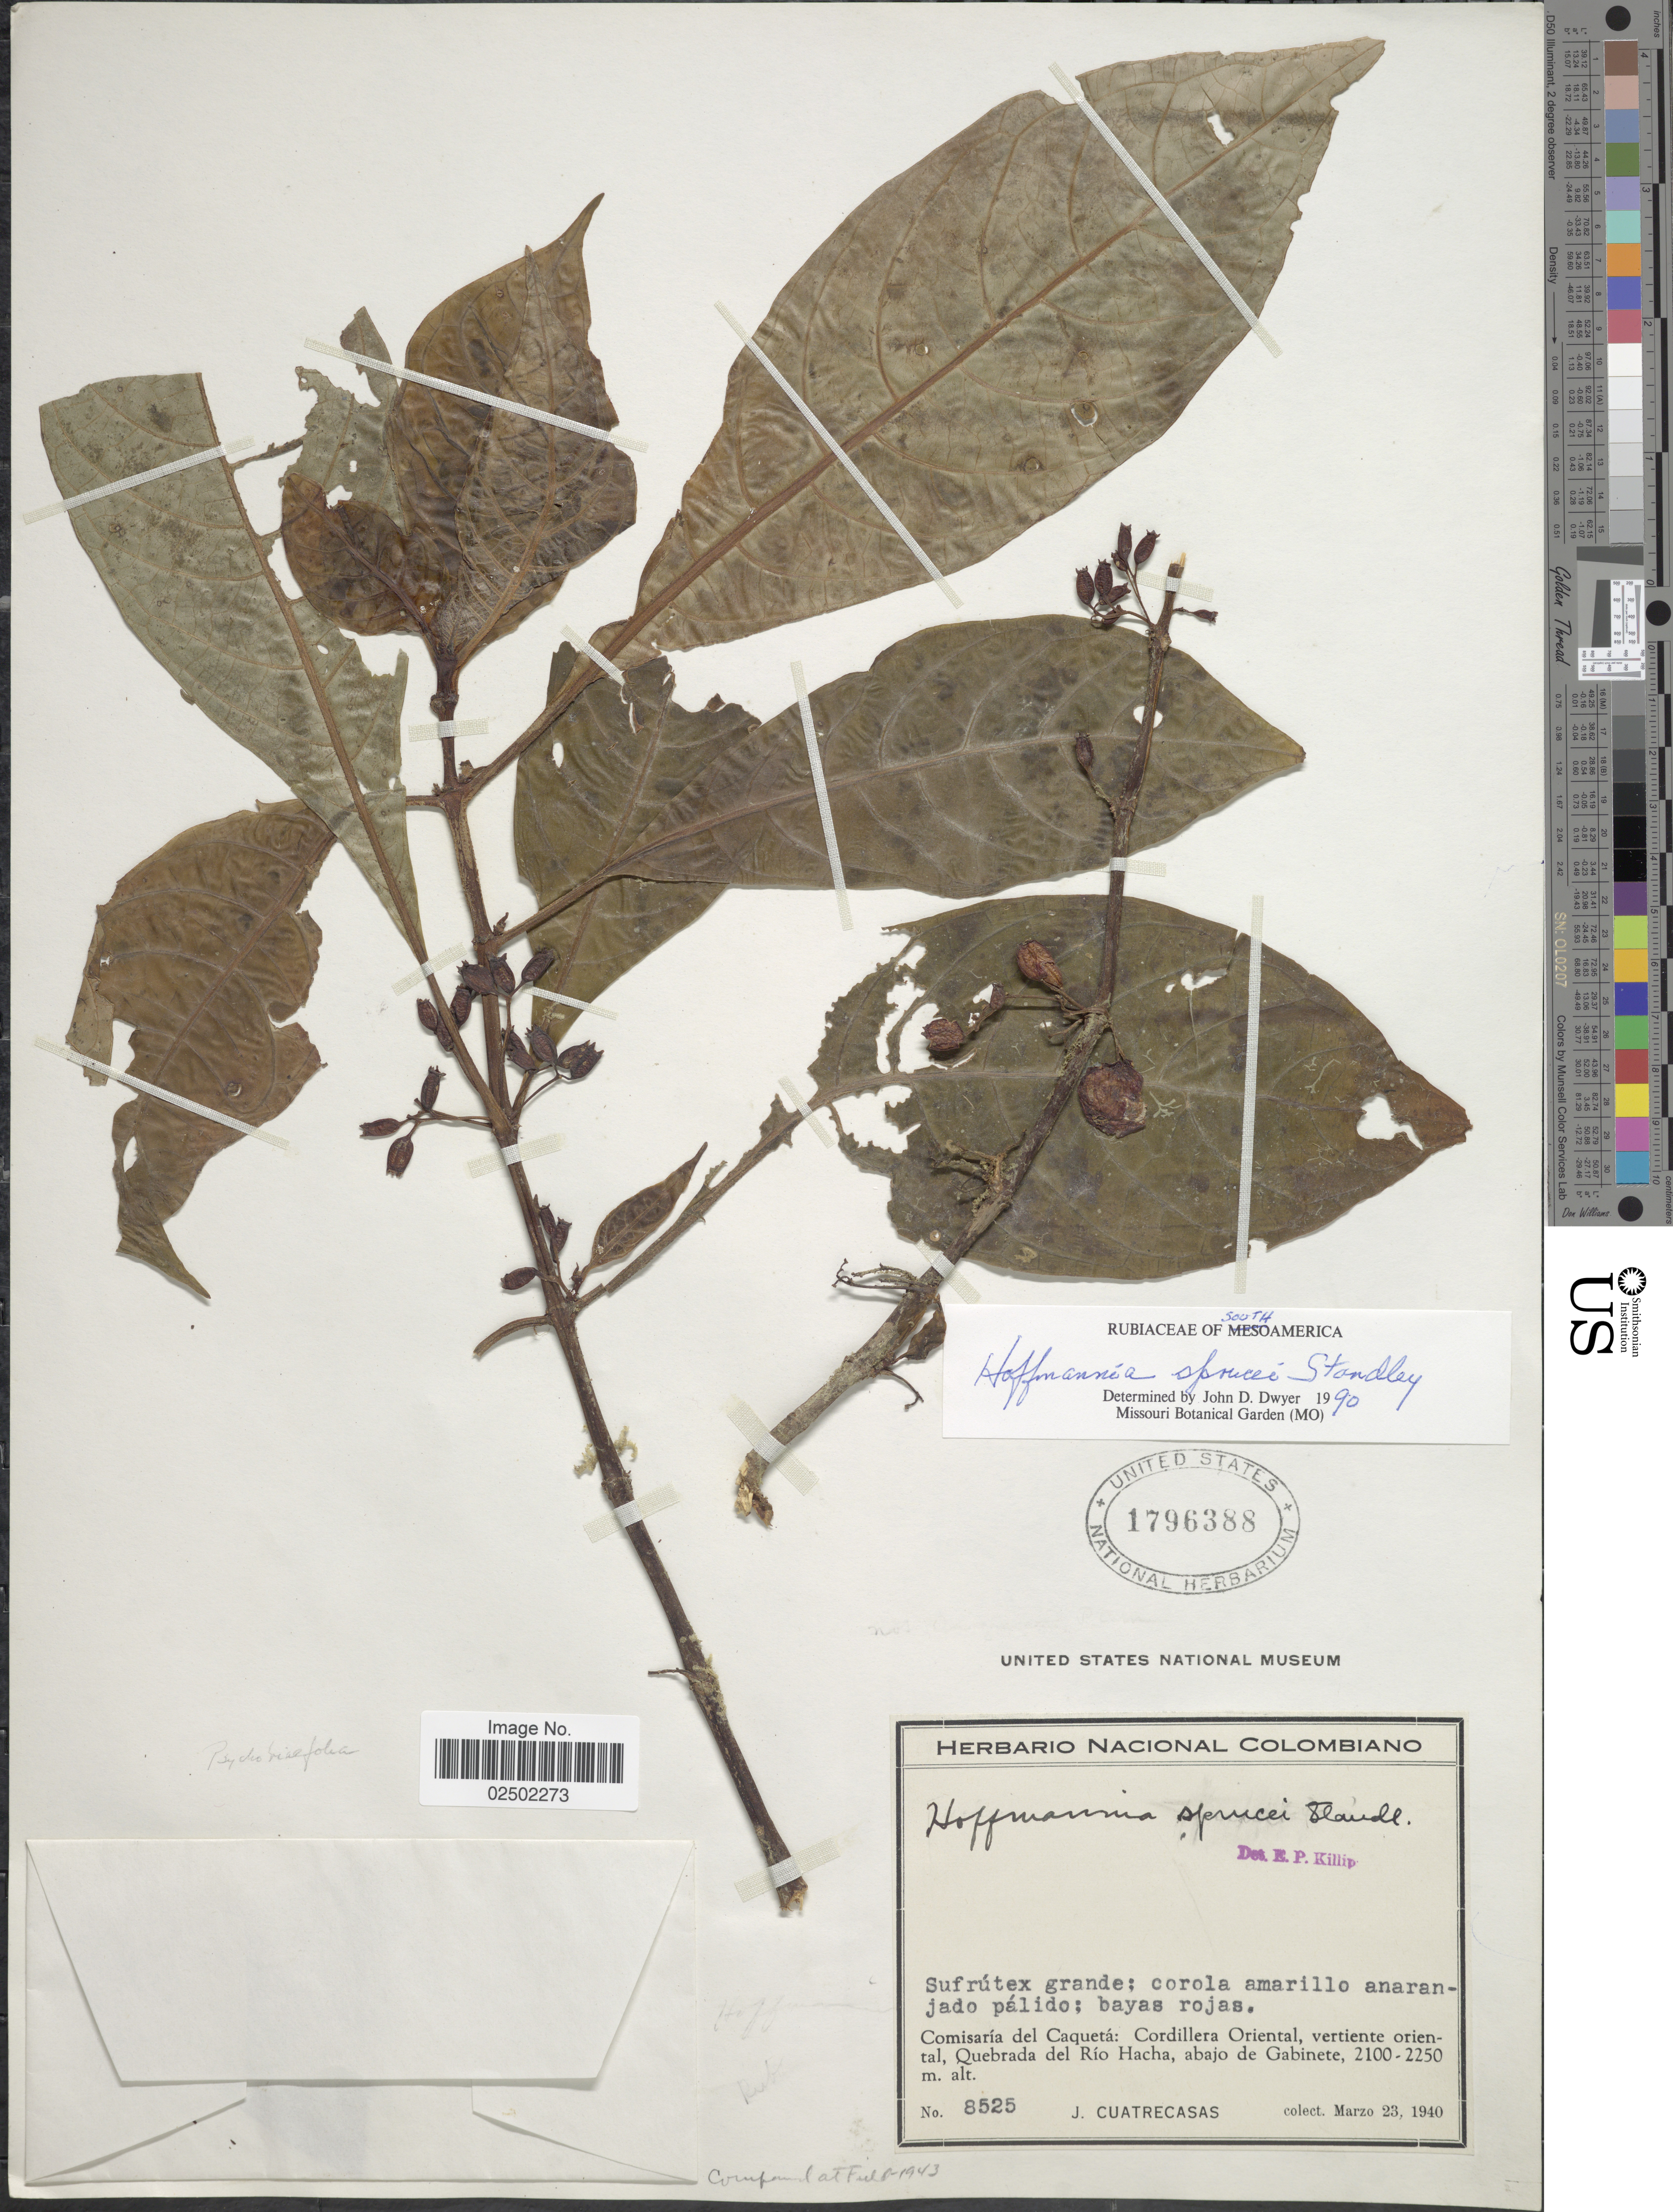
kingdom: Plantae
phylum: Tracheophyta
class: Magnoliopsida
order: Gentianales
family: Rubiaceae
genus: Hoffmannia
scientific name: Hoffmannia sprucei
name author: Standl.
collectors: J. Cuatrecasas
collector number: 825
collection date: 1940-03-23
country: Colombia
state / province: Caquetá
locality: Comisaria del Caqueta: Cordillera Oriental, vertiente oriental, Quebrada del Rio Hacha, abajo de Gabinete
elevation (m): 2100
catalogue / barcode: US 1796388